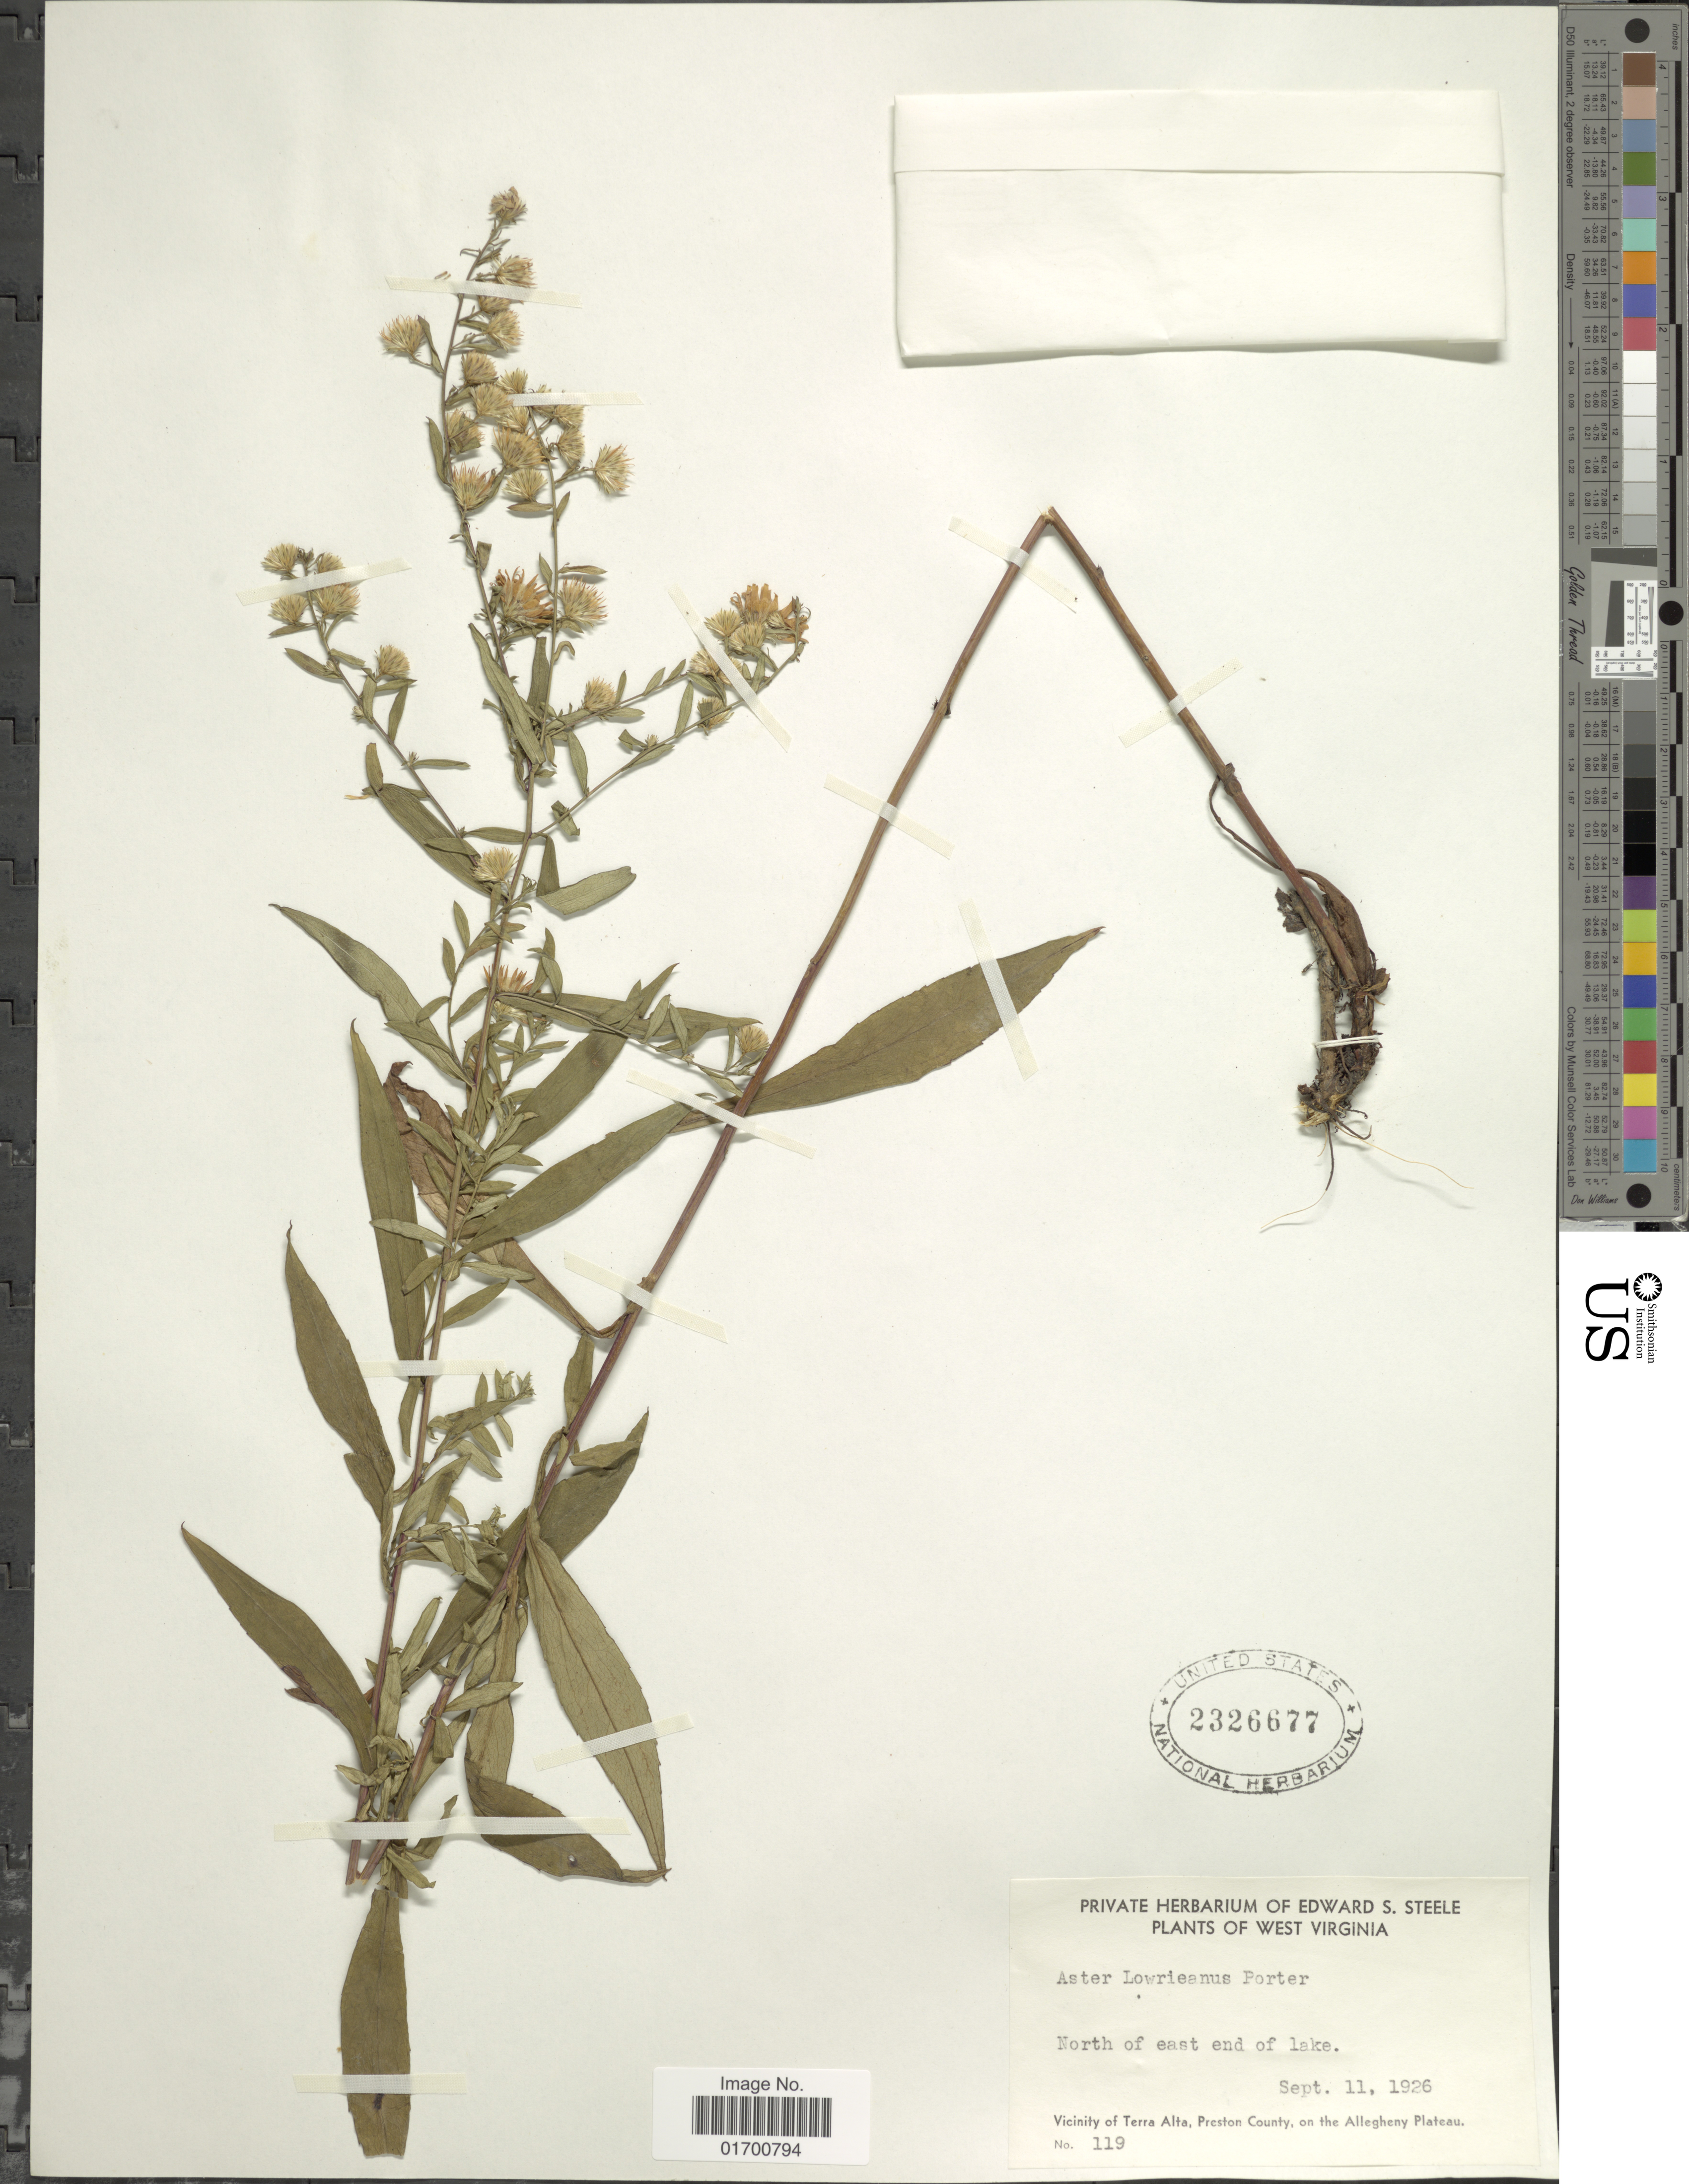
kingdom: Plantae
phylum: Tracheophyta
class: Magnoliopsida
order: Asterales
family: Asteraceae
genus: Symphyotrichum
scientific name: Symphyotrichum lowrieanum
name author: (Porter) G.L. Nesom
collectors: ex herb. Edward S. Steele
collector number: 119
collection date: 1926-09-11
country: United States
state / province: West Virginia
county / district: Preston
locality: North of east end of lake, Vicinity of Terra Alta, Preston County, on the Allegheny Plateau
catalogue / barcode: US 2326677